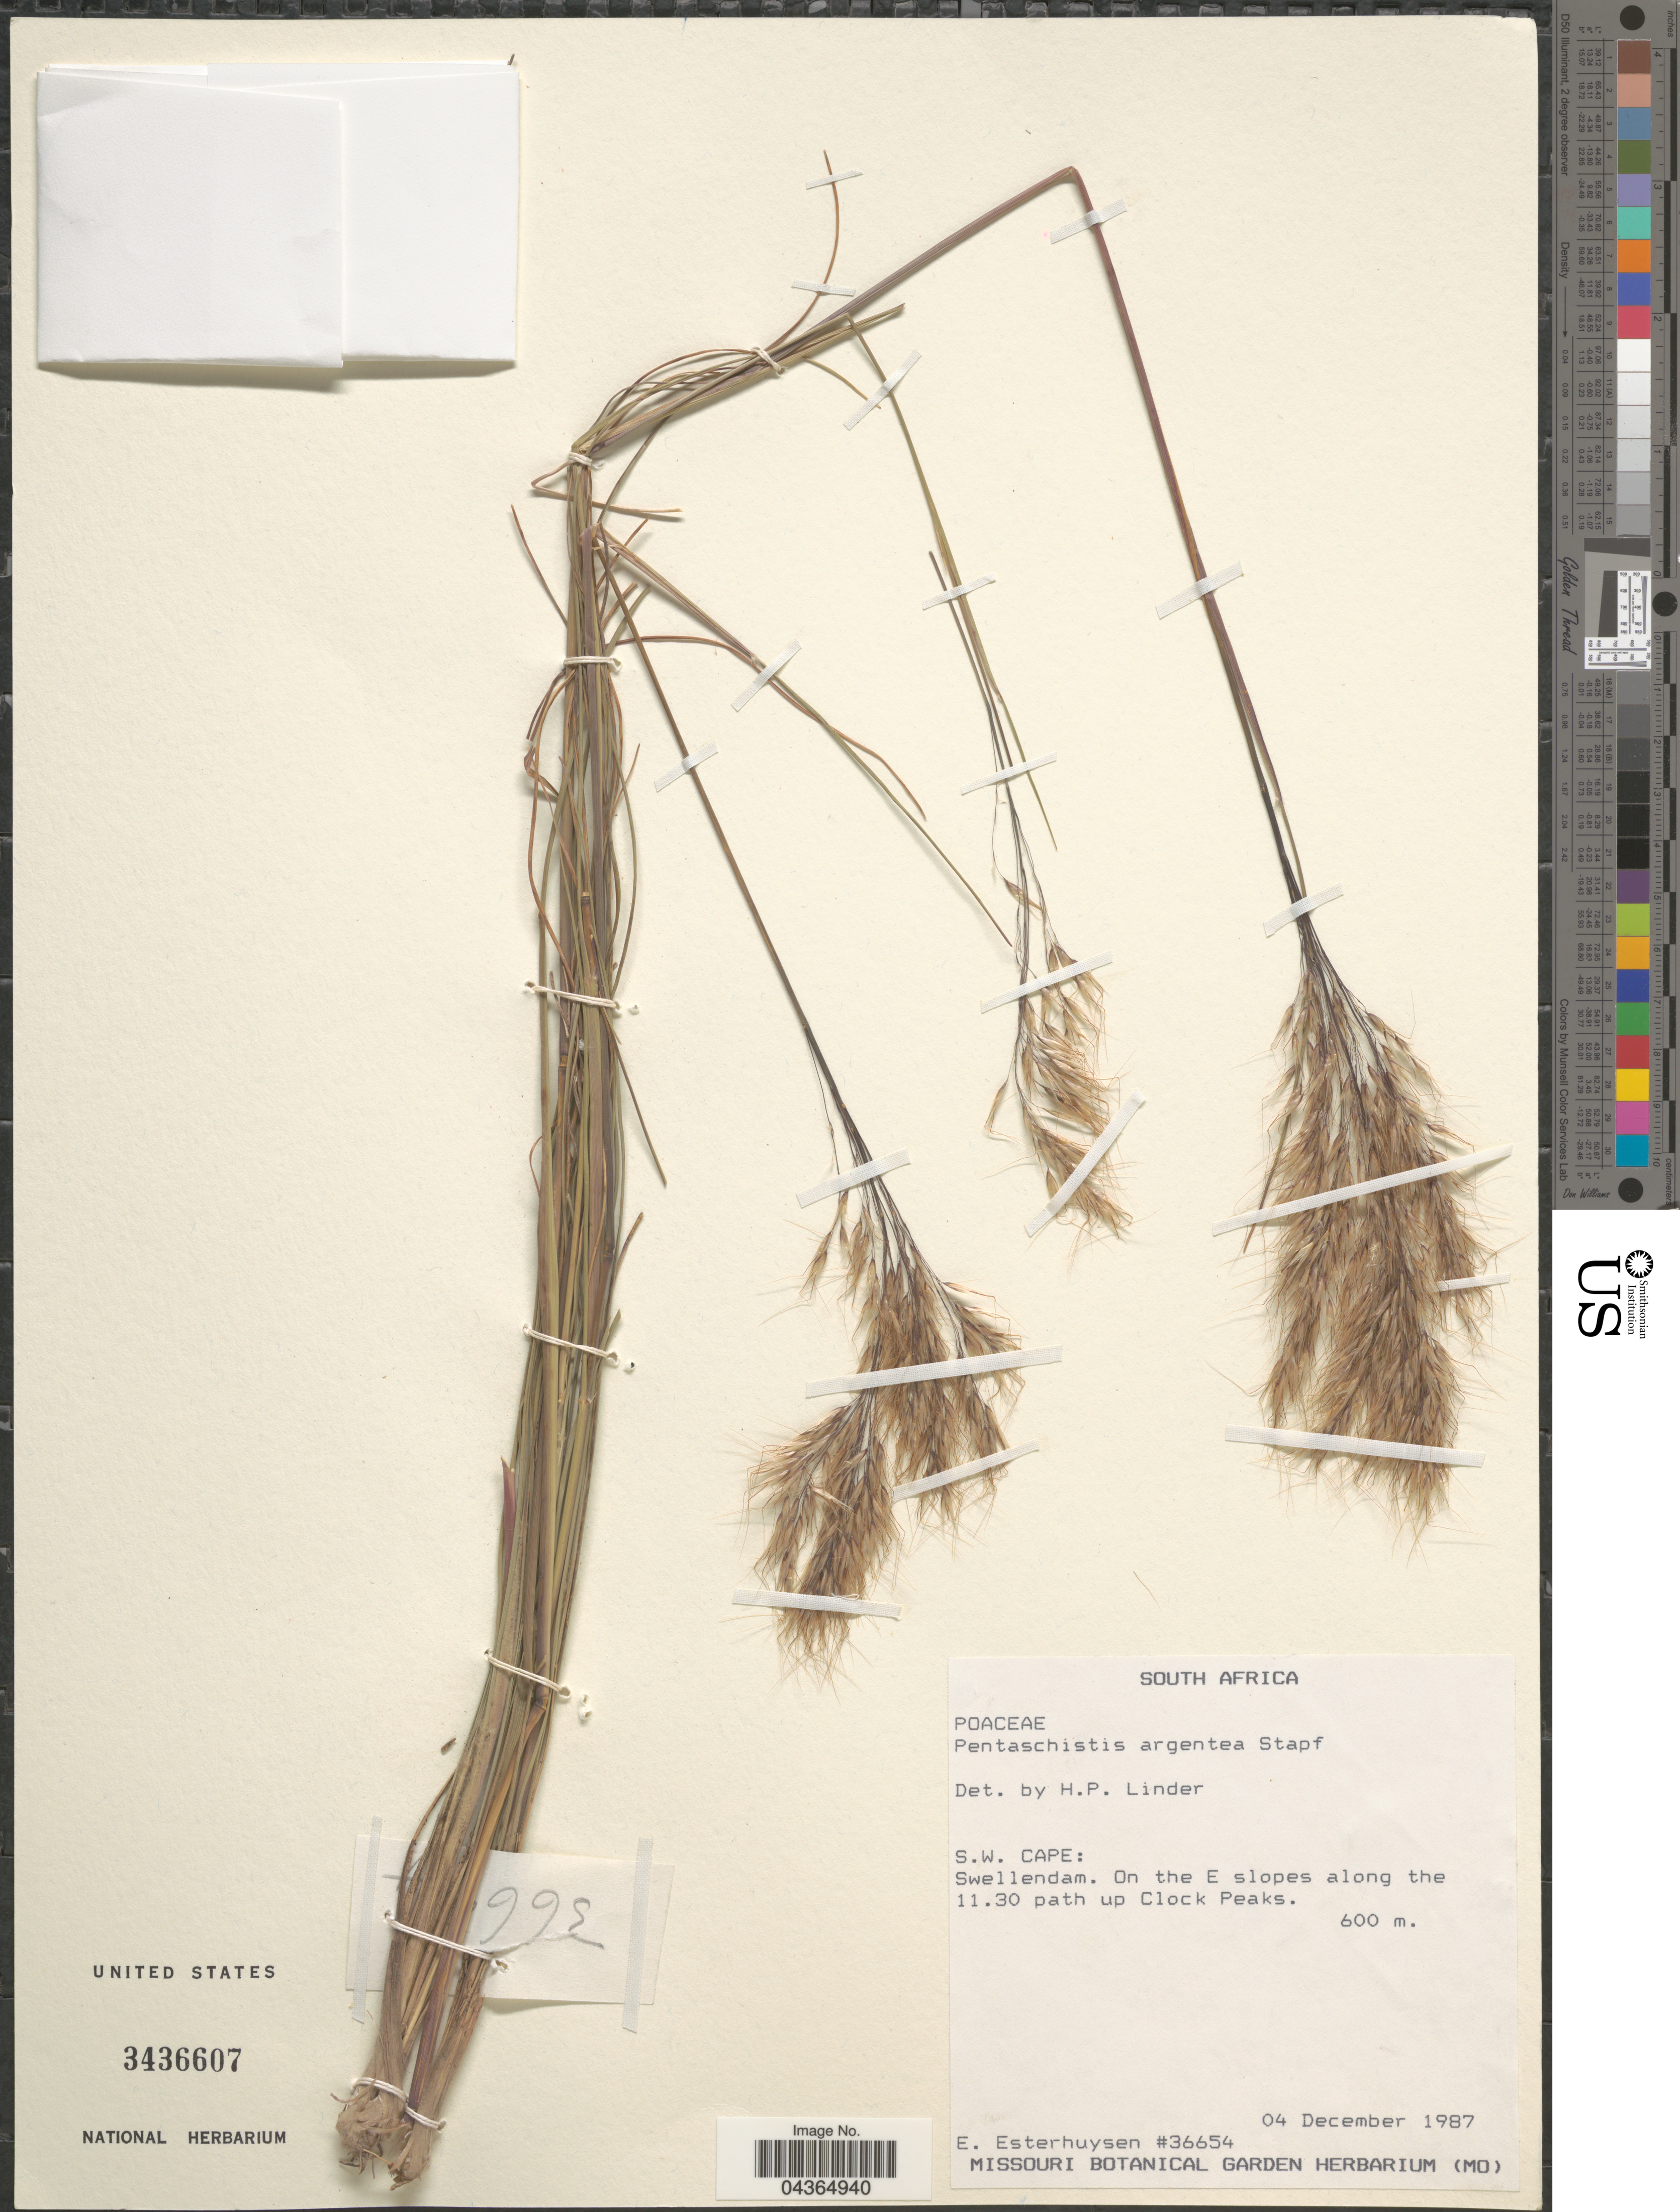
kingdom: Plantae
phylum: Tracheophyta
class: Liliopsida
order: Poales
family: Poaceae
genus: Pentameris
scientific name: Pentameris argentea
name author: (Stapf) Galley & H.P. Linder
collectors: E. E. Esterhuysen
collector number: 36654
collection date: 1987-12-04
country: South Africa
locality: S.W. Cape: Swellendam. On the E slopes along the 11.30 path up Clock Peaks.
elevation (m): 600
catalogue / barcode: US 3436607